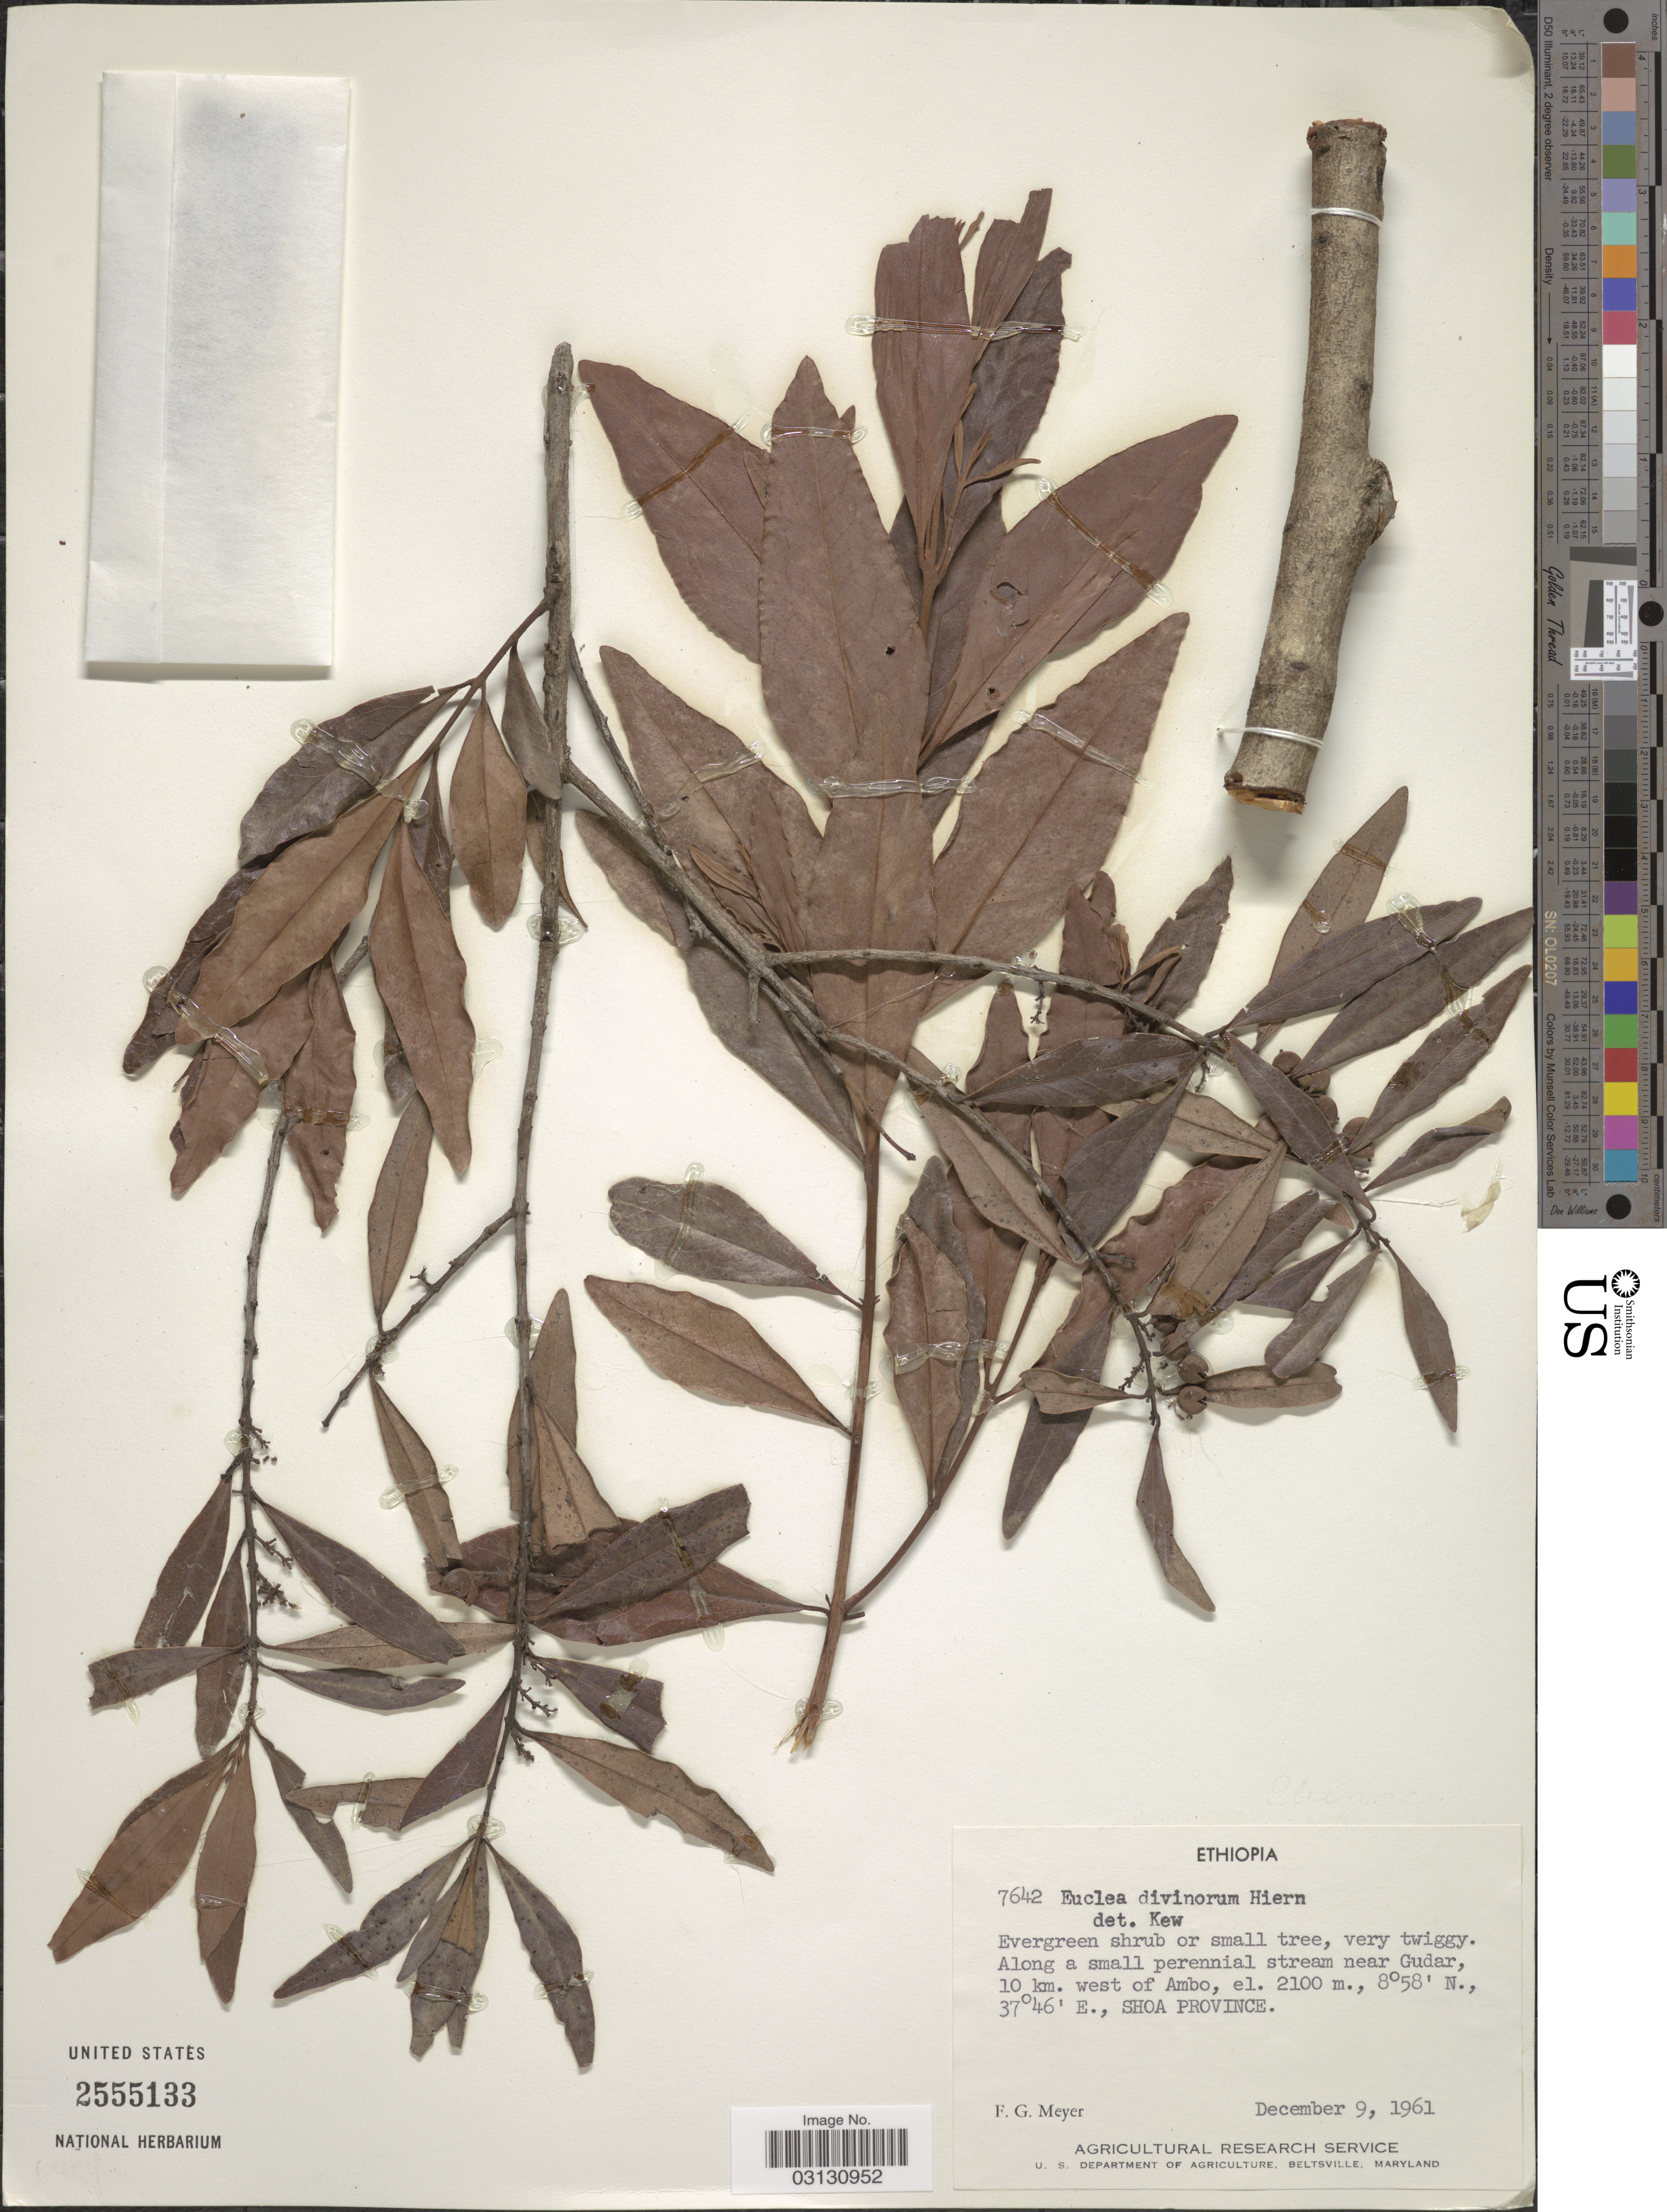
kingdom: Plantae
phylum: Tracheophyta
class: Magnoliopsida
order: Ericales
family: Ebenaceae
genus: Euclea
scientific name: Euclea divinorum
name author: Hiern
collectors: F. G. Meyer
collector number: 7642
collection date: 1961-12-09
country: Ethiopia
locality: Along a small perennial stream near Gudar, 10 km. west of Ambo. Shoa Province.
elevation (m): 2100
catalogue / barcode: US 2555133